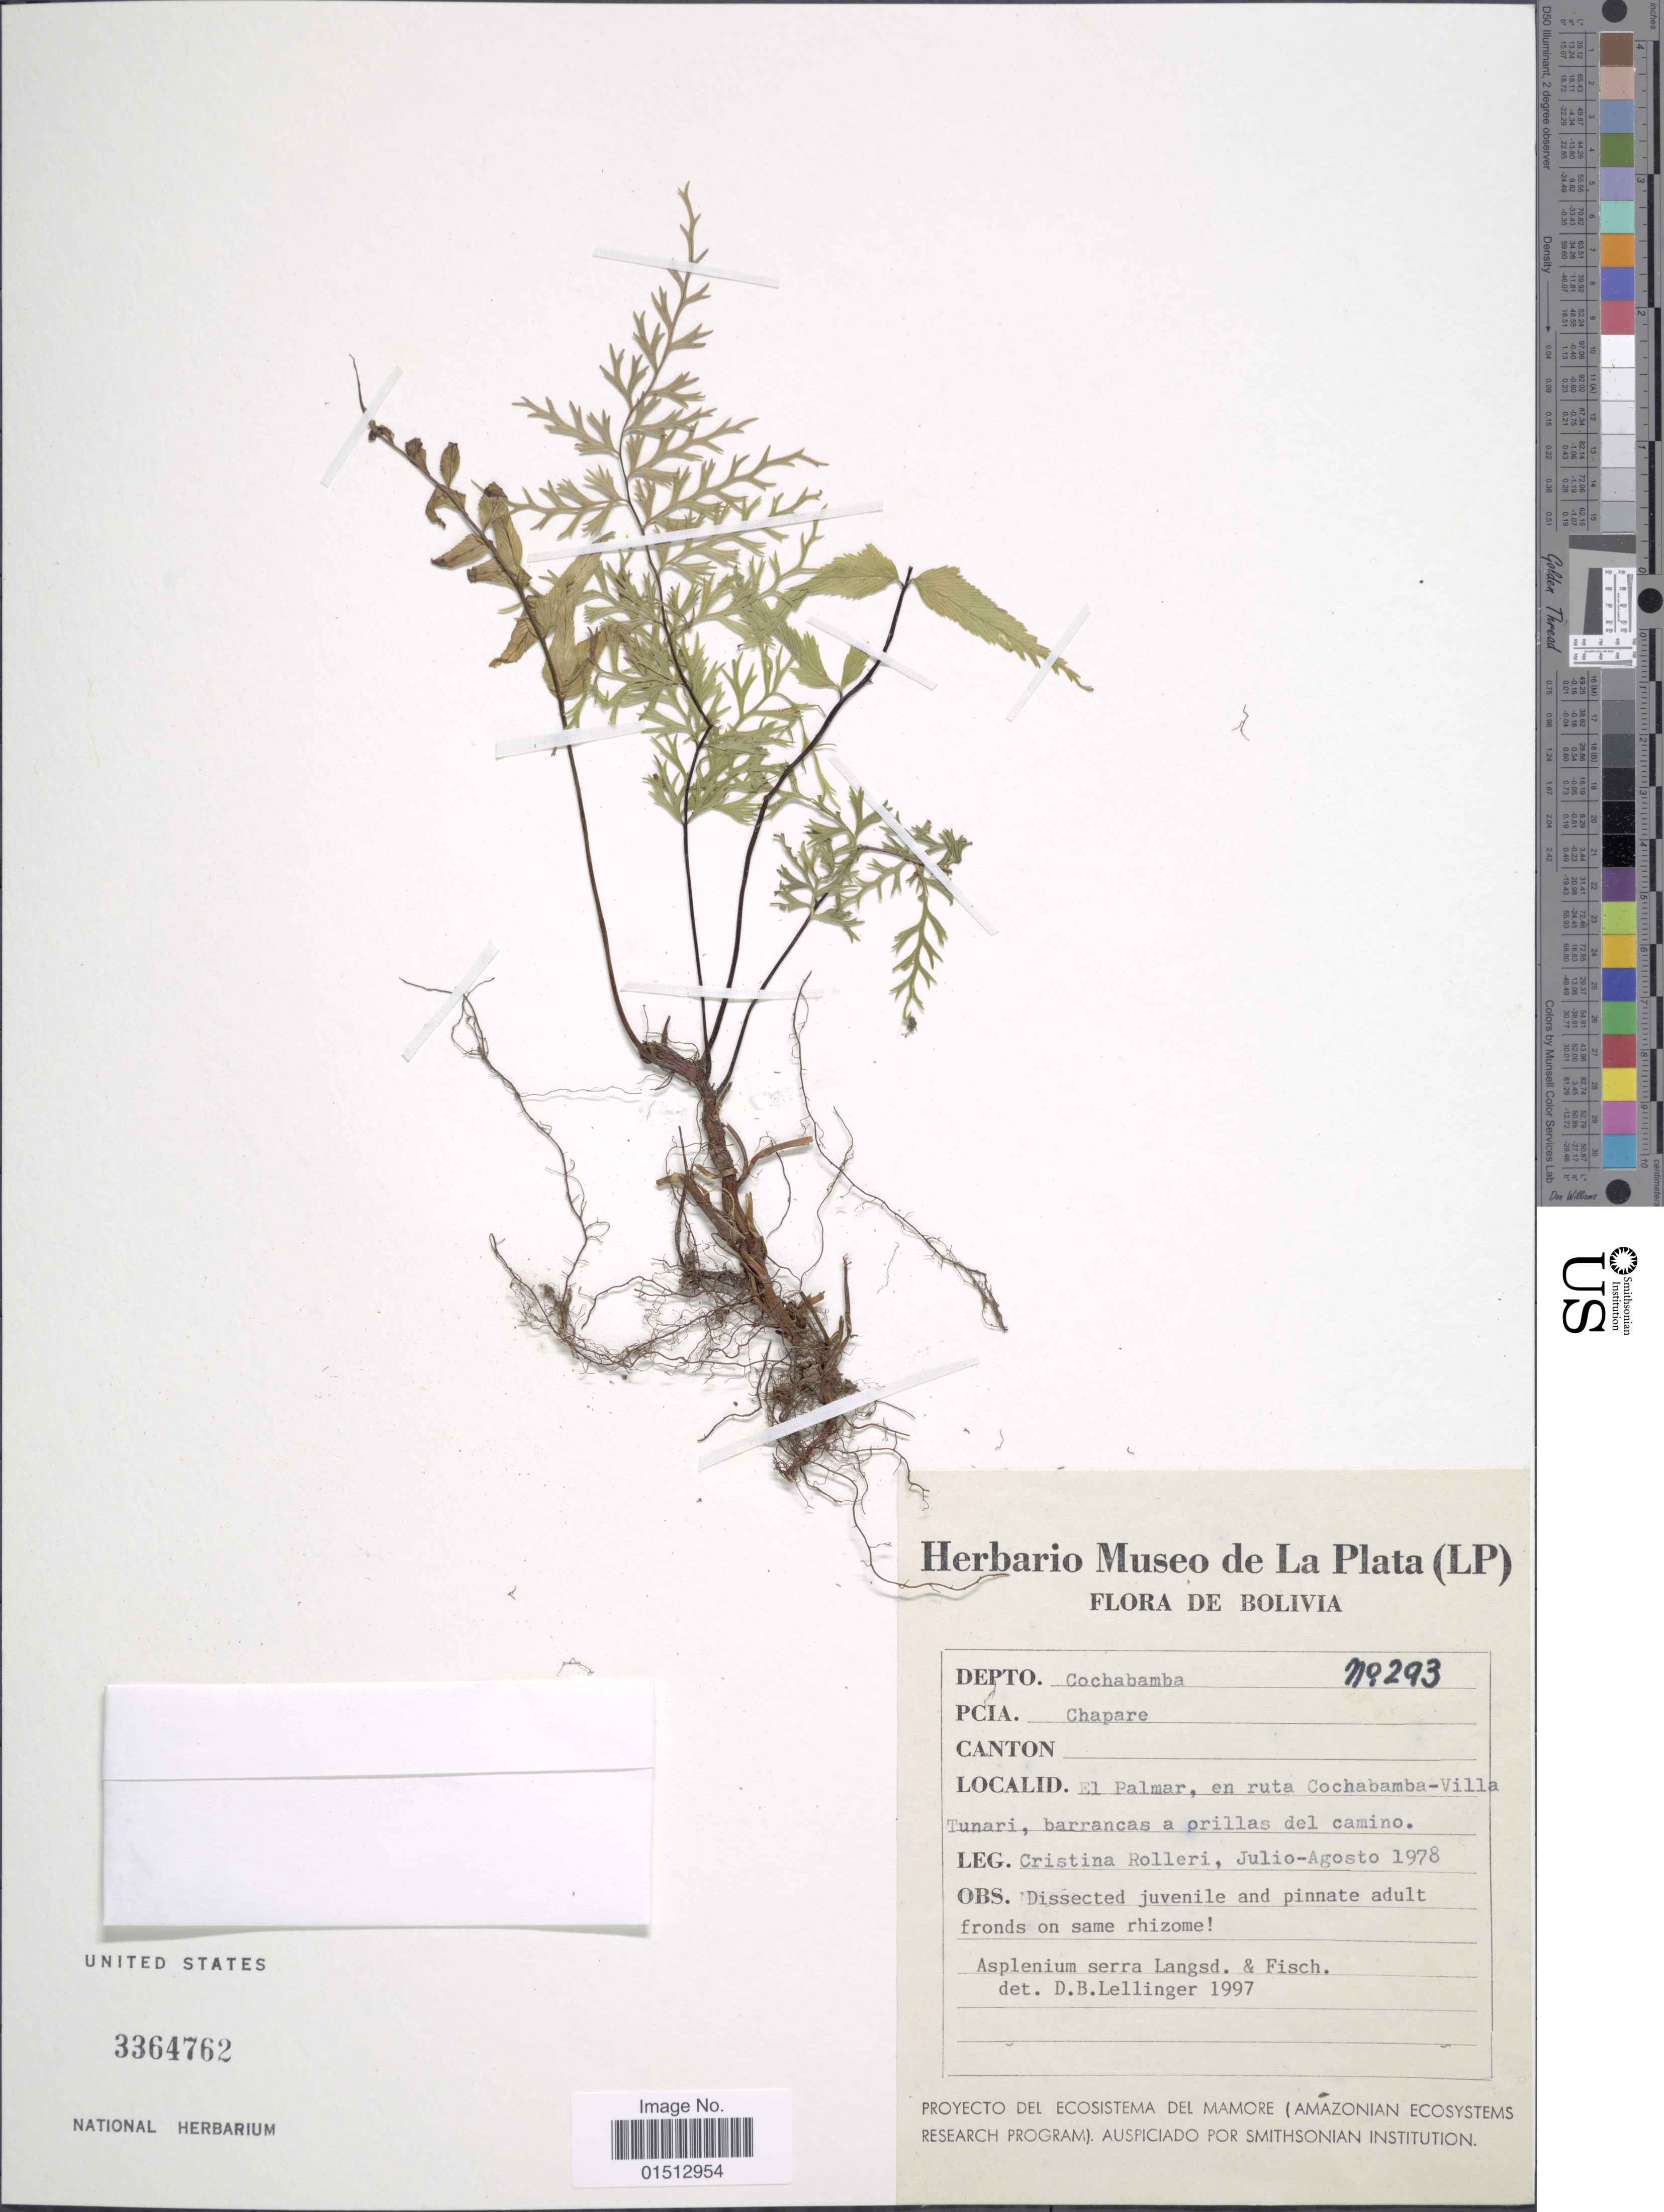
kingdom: Plantae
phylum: Tracheophyta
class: Polypodiopsida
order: Polypodiales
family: Aspleniaceae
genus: Asplenium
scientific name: Asplenium serra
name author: Langsd. & Fisch.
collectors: C. Rolleri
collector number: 293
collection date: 1978-07/1978-08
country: Bolivia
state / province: Cochabamba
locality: El Palmar, en ruta Cochabamba-Villa Tunari, barrancas a orillas del camino.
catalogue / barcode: US 3364762